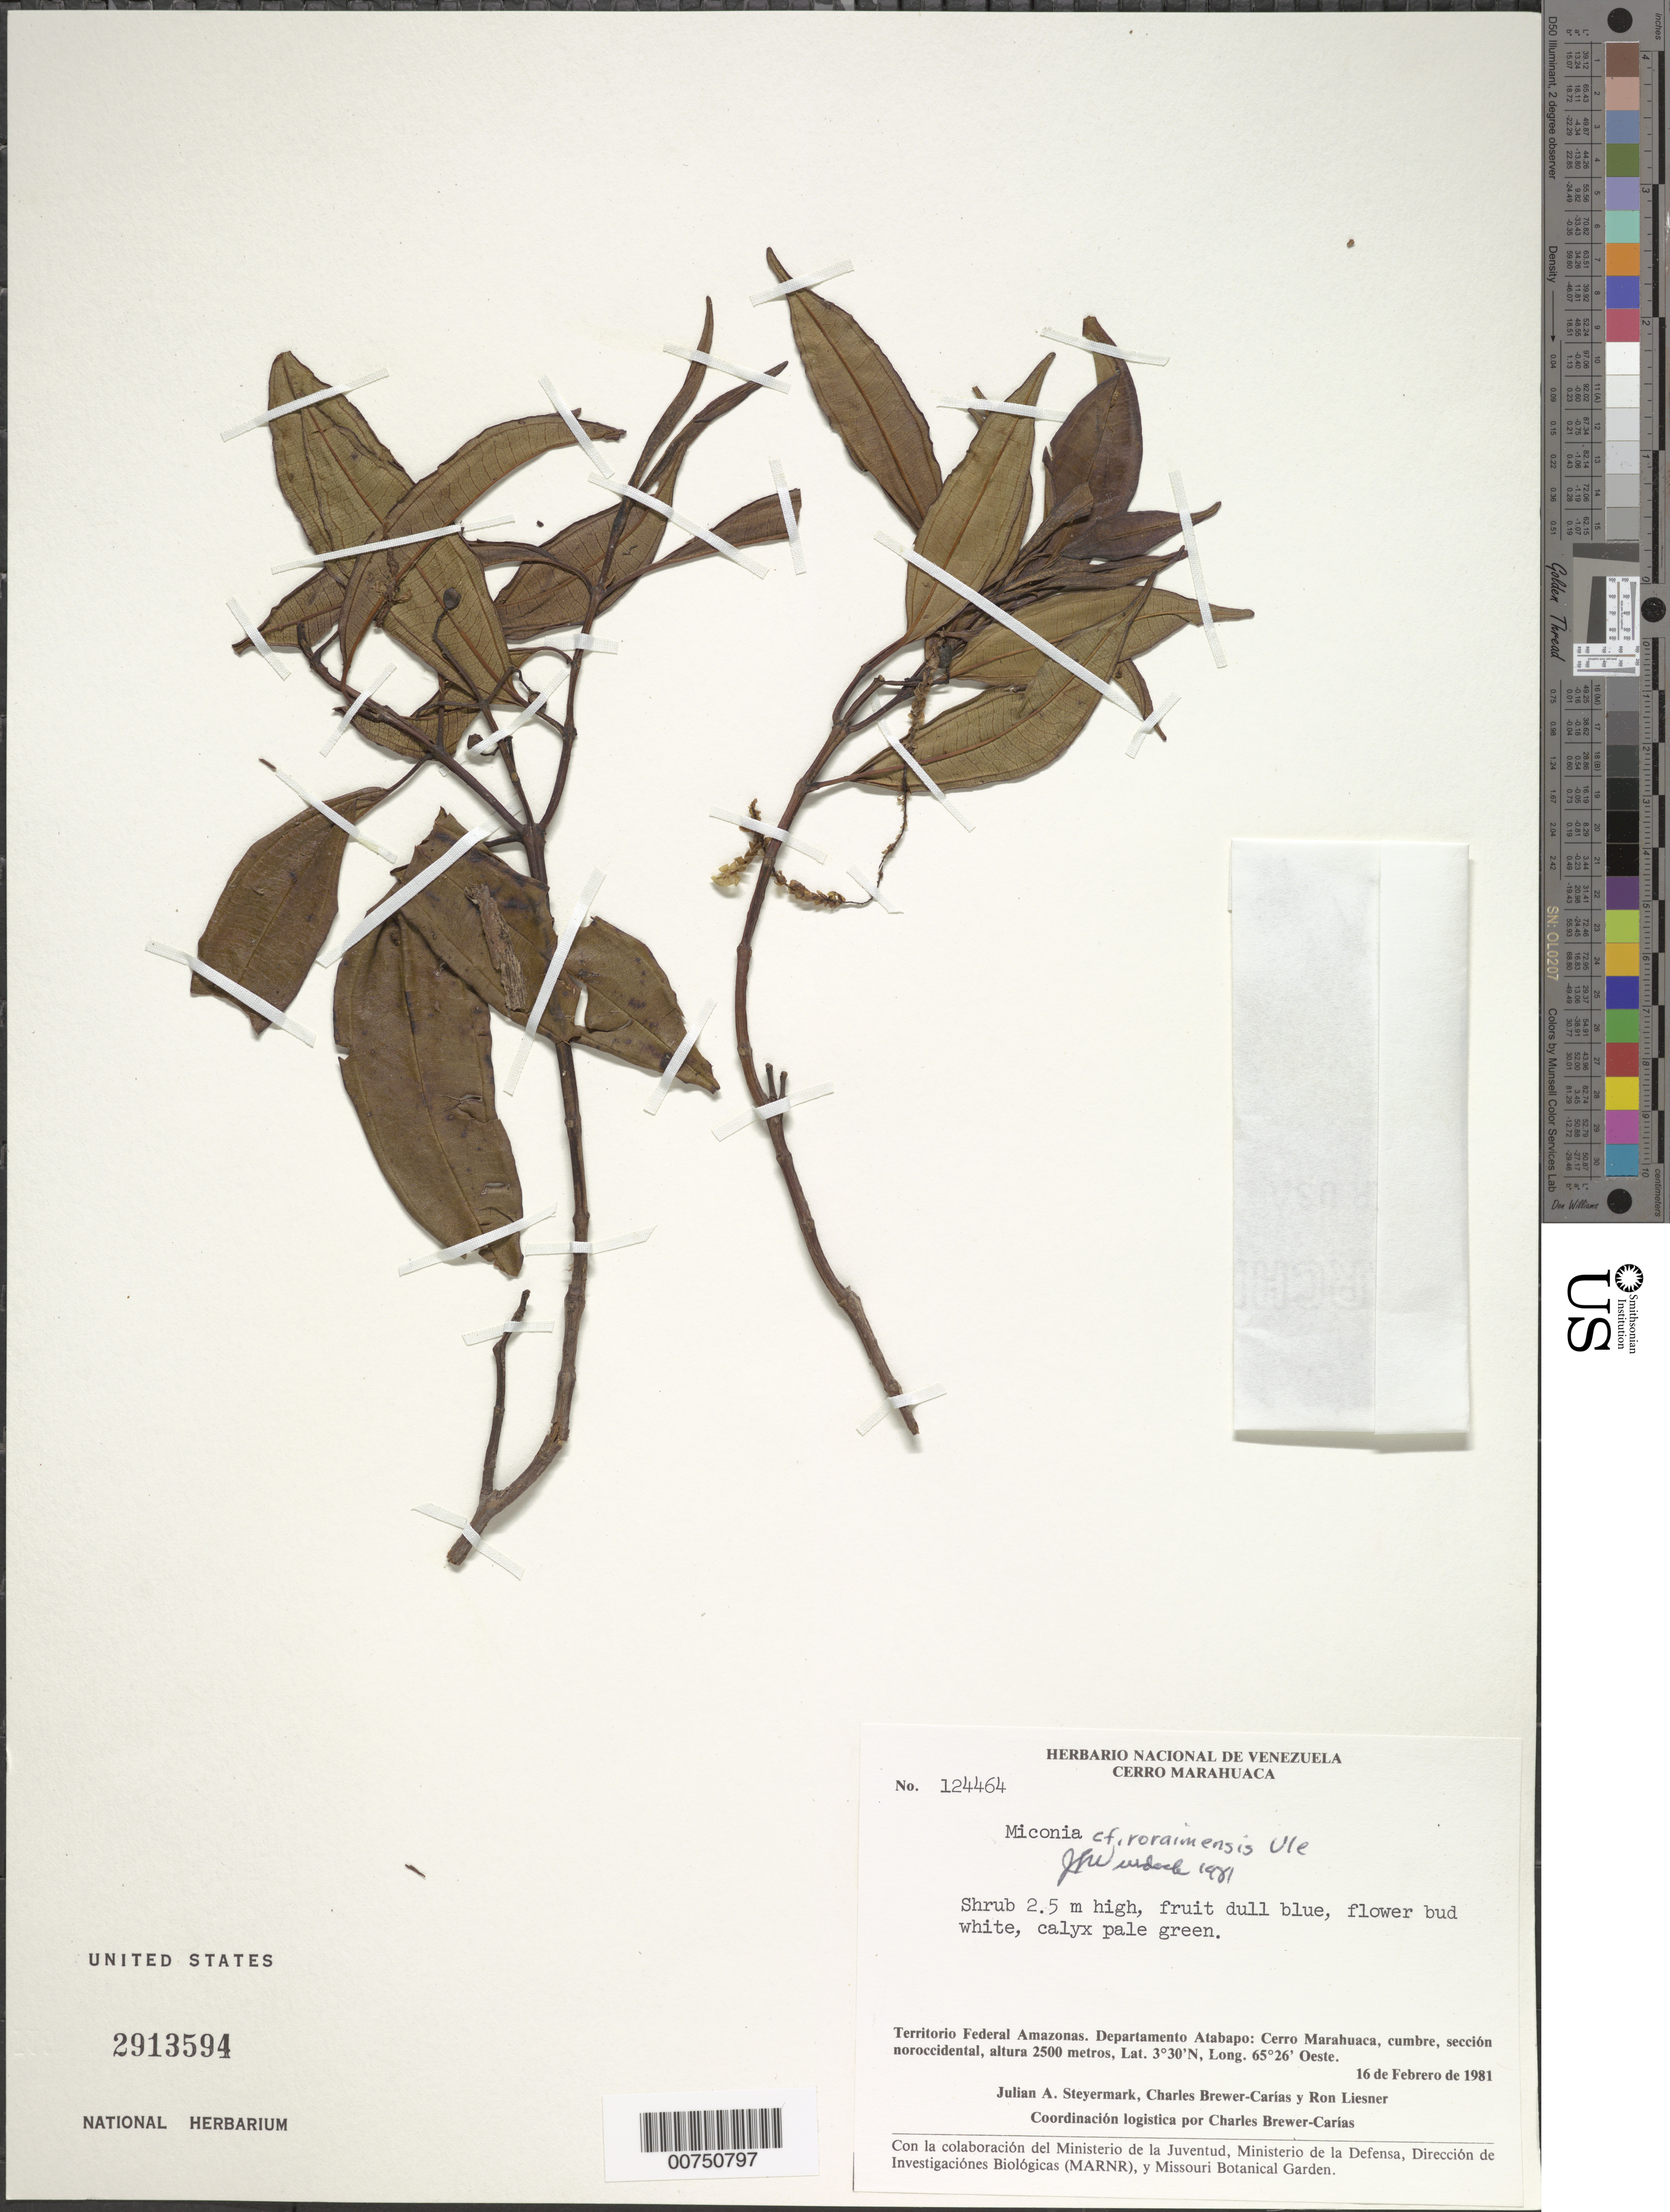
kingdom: Plantae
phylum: Tracheophyta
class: Magnoliopsida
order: Myrtales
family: Melastomataceae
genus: Miconia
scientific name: Miconia roraimensis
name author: Ule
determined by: Wurdack, John J., (US), US (UNITED STATES)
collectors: J. Steyermark, C. Brewer-Carias & R. L. Liesner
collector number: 124464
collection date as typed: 16-Feb-81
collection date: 1981-02-16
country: Venezuela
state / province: Amazonas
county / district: Atures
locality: Cerro Marahuaca, cumbre, seccion NO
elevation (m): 2500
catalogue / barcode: US 2913594